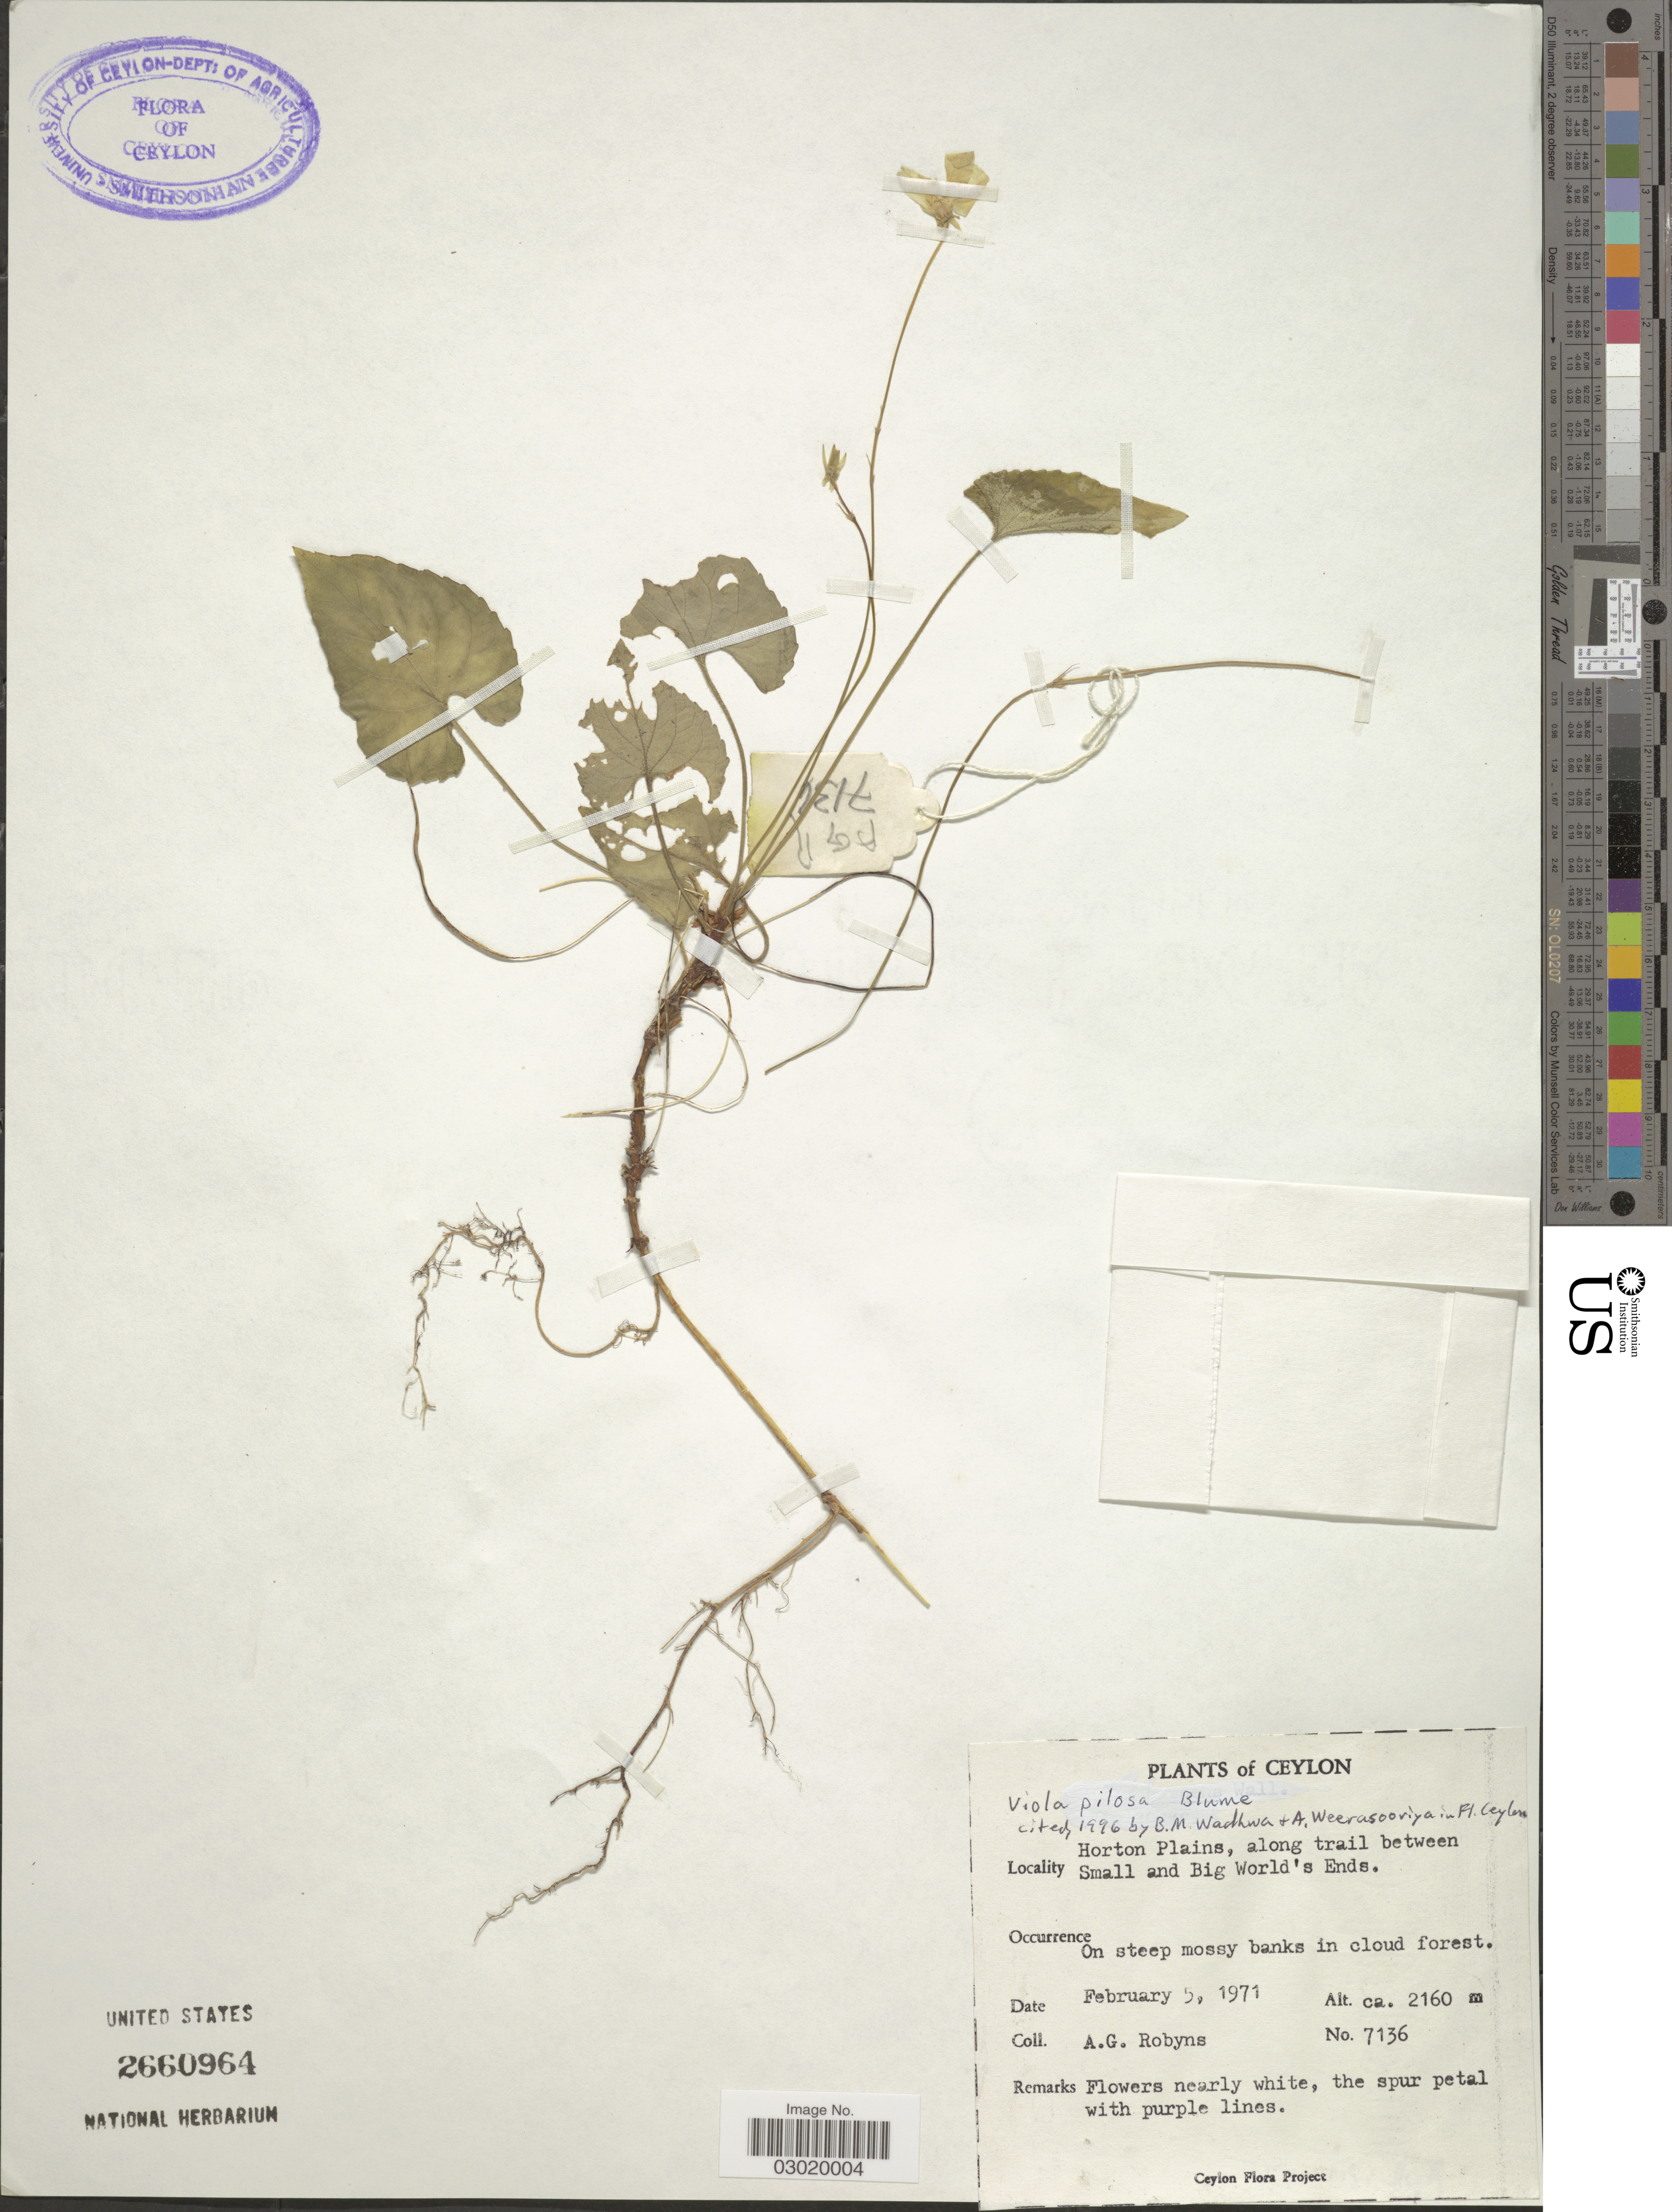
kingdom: Plantae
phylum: Tracheophyta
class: Magnoliopsida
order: Malpighiales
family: Violaceae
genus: Viola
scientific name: Viola pilosa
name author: Blume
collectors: A. Robyns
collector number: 7136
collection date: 1971-02-05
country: Sri Lanka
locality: Ceylon. Horton Plains, along trail between Small and Big World's Ends.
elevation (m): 2160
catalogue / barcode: US 2660964